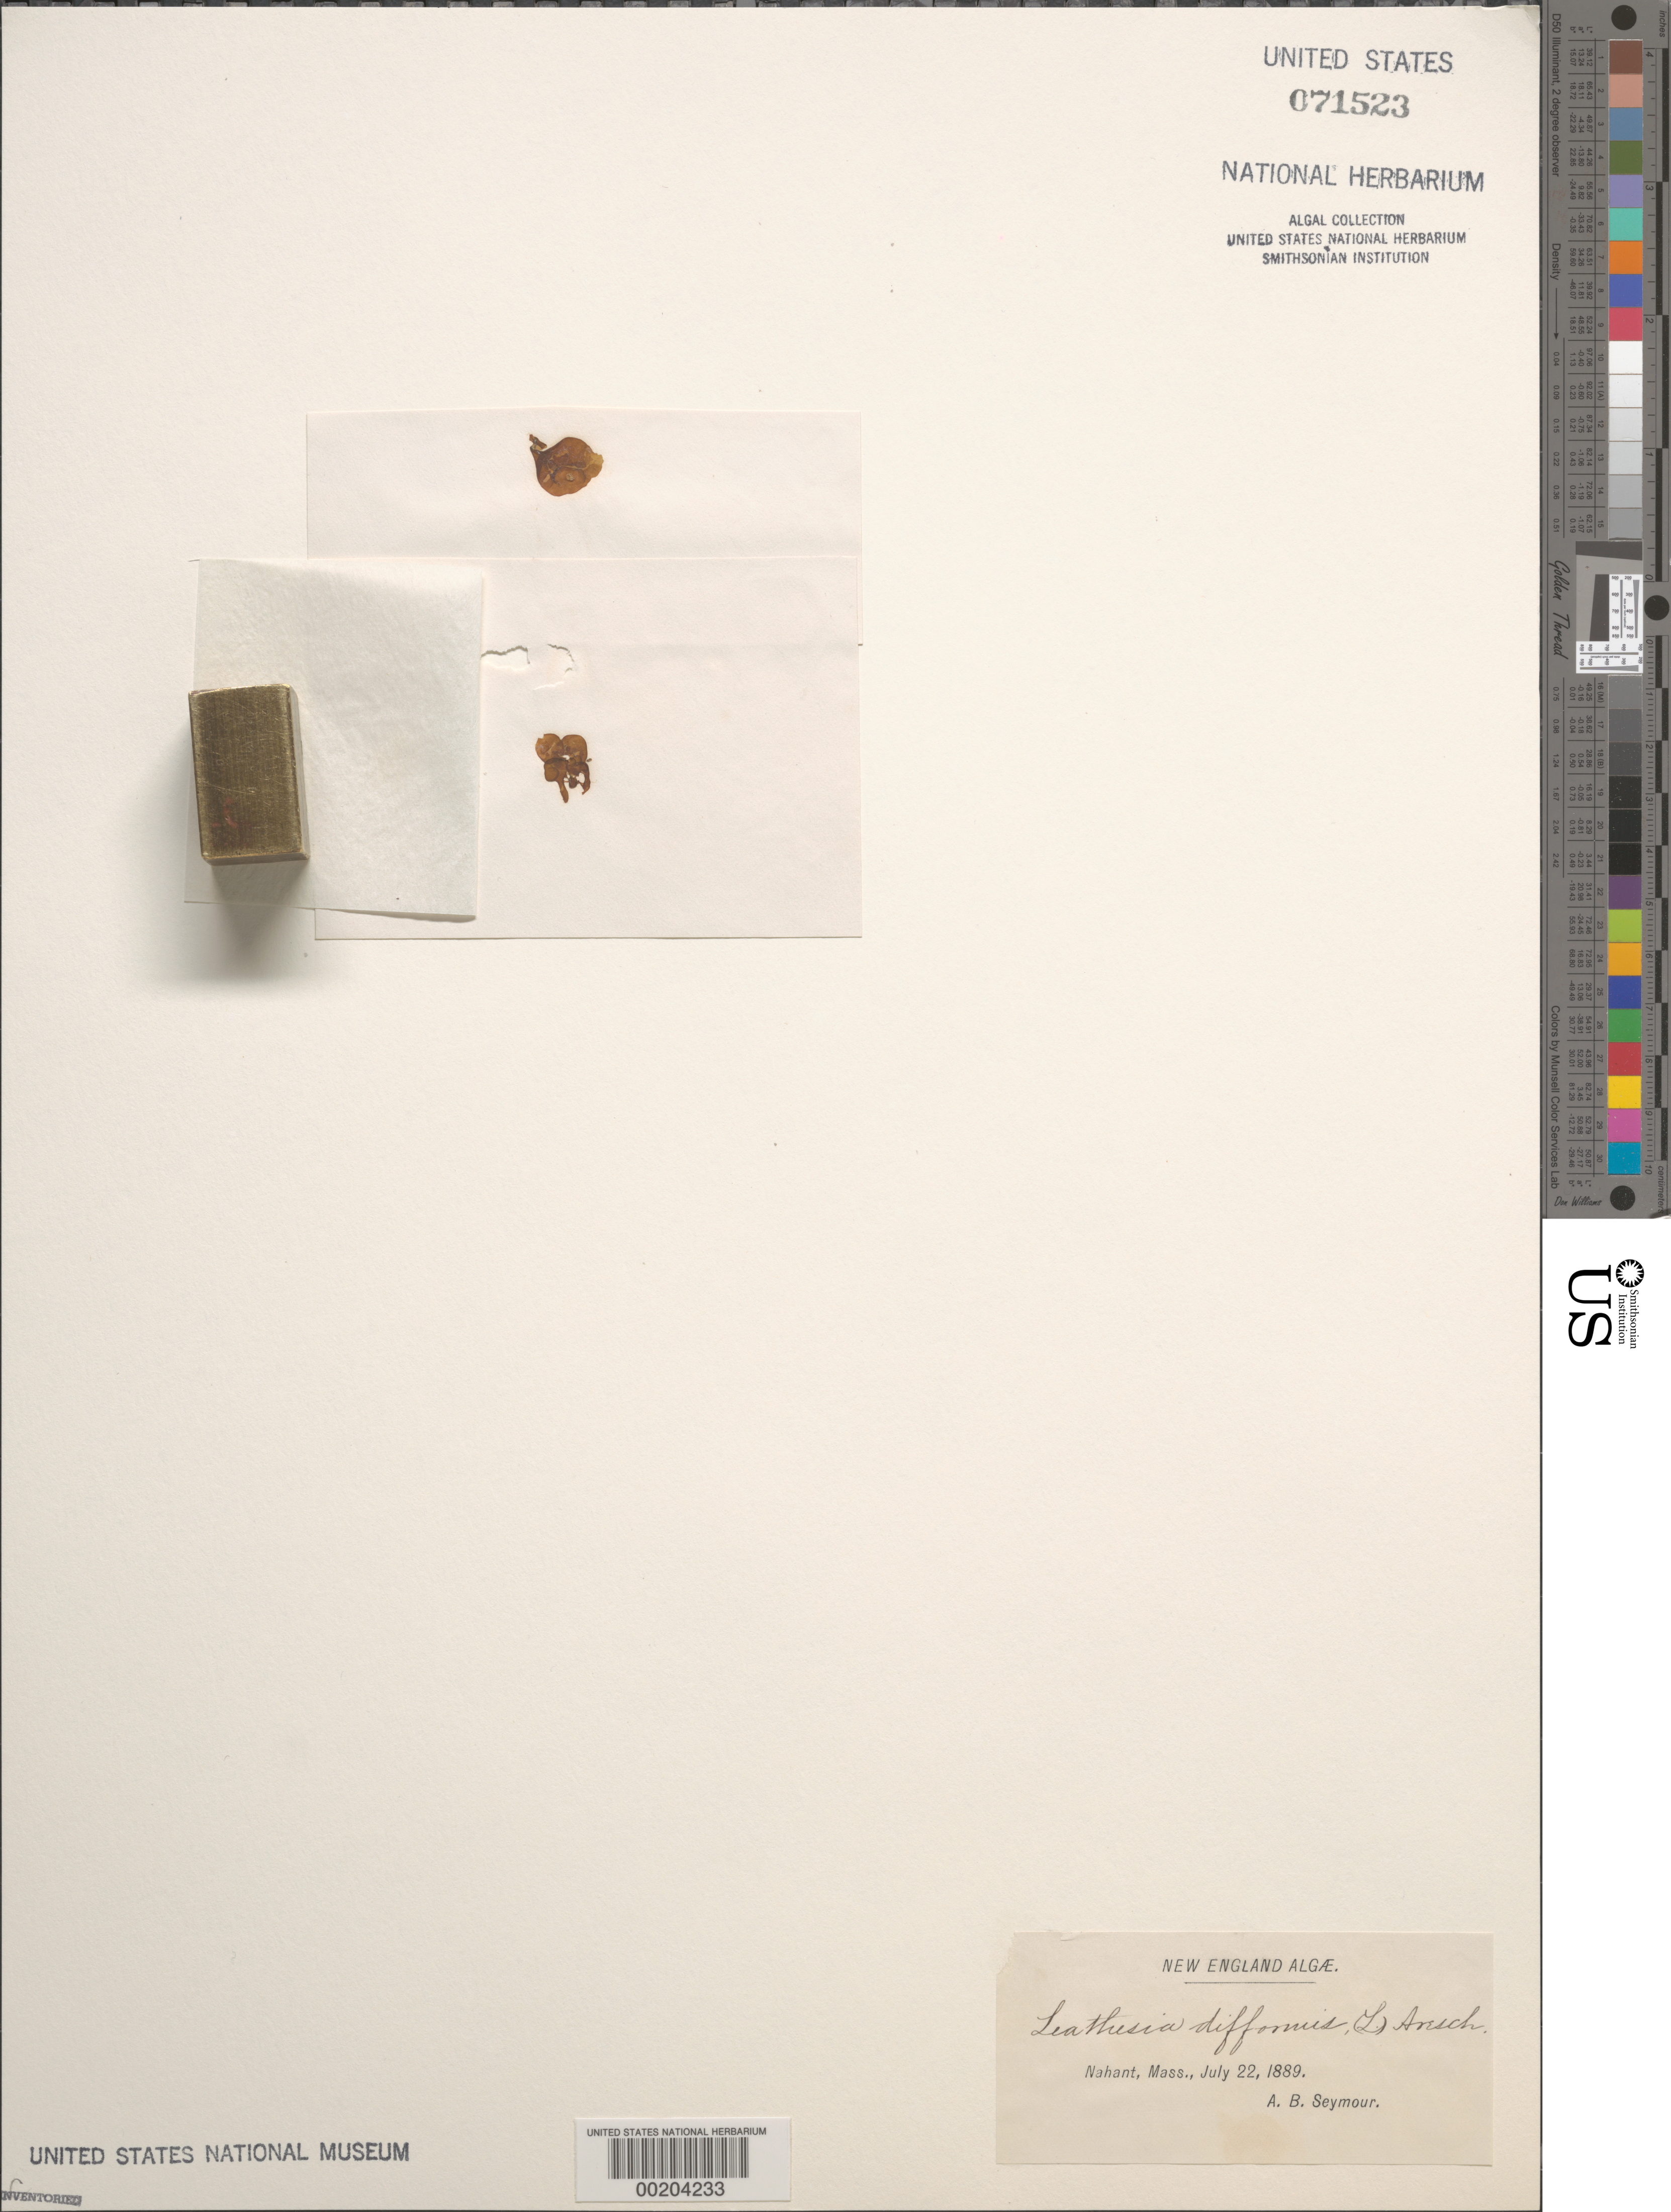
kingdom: Chromista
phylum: Ochrophyta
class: Phaeophyceae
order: Ectocarpales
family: Chordariaceae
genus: Leathesia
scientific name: Leathesia difformis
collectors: A. Seymour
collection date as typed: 22 Jul 1899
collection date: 1899-07-22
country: United States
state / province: Massachusetts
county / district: Essex County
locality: Nahant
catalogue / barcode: US 71523